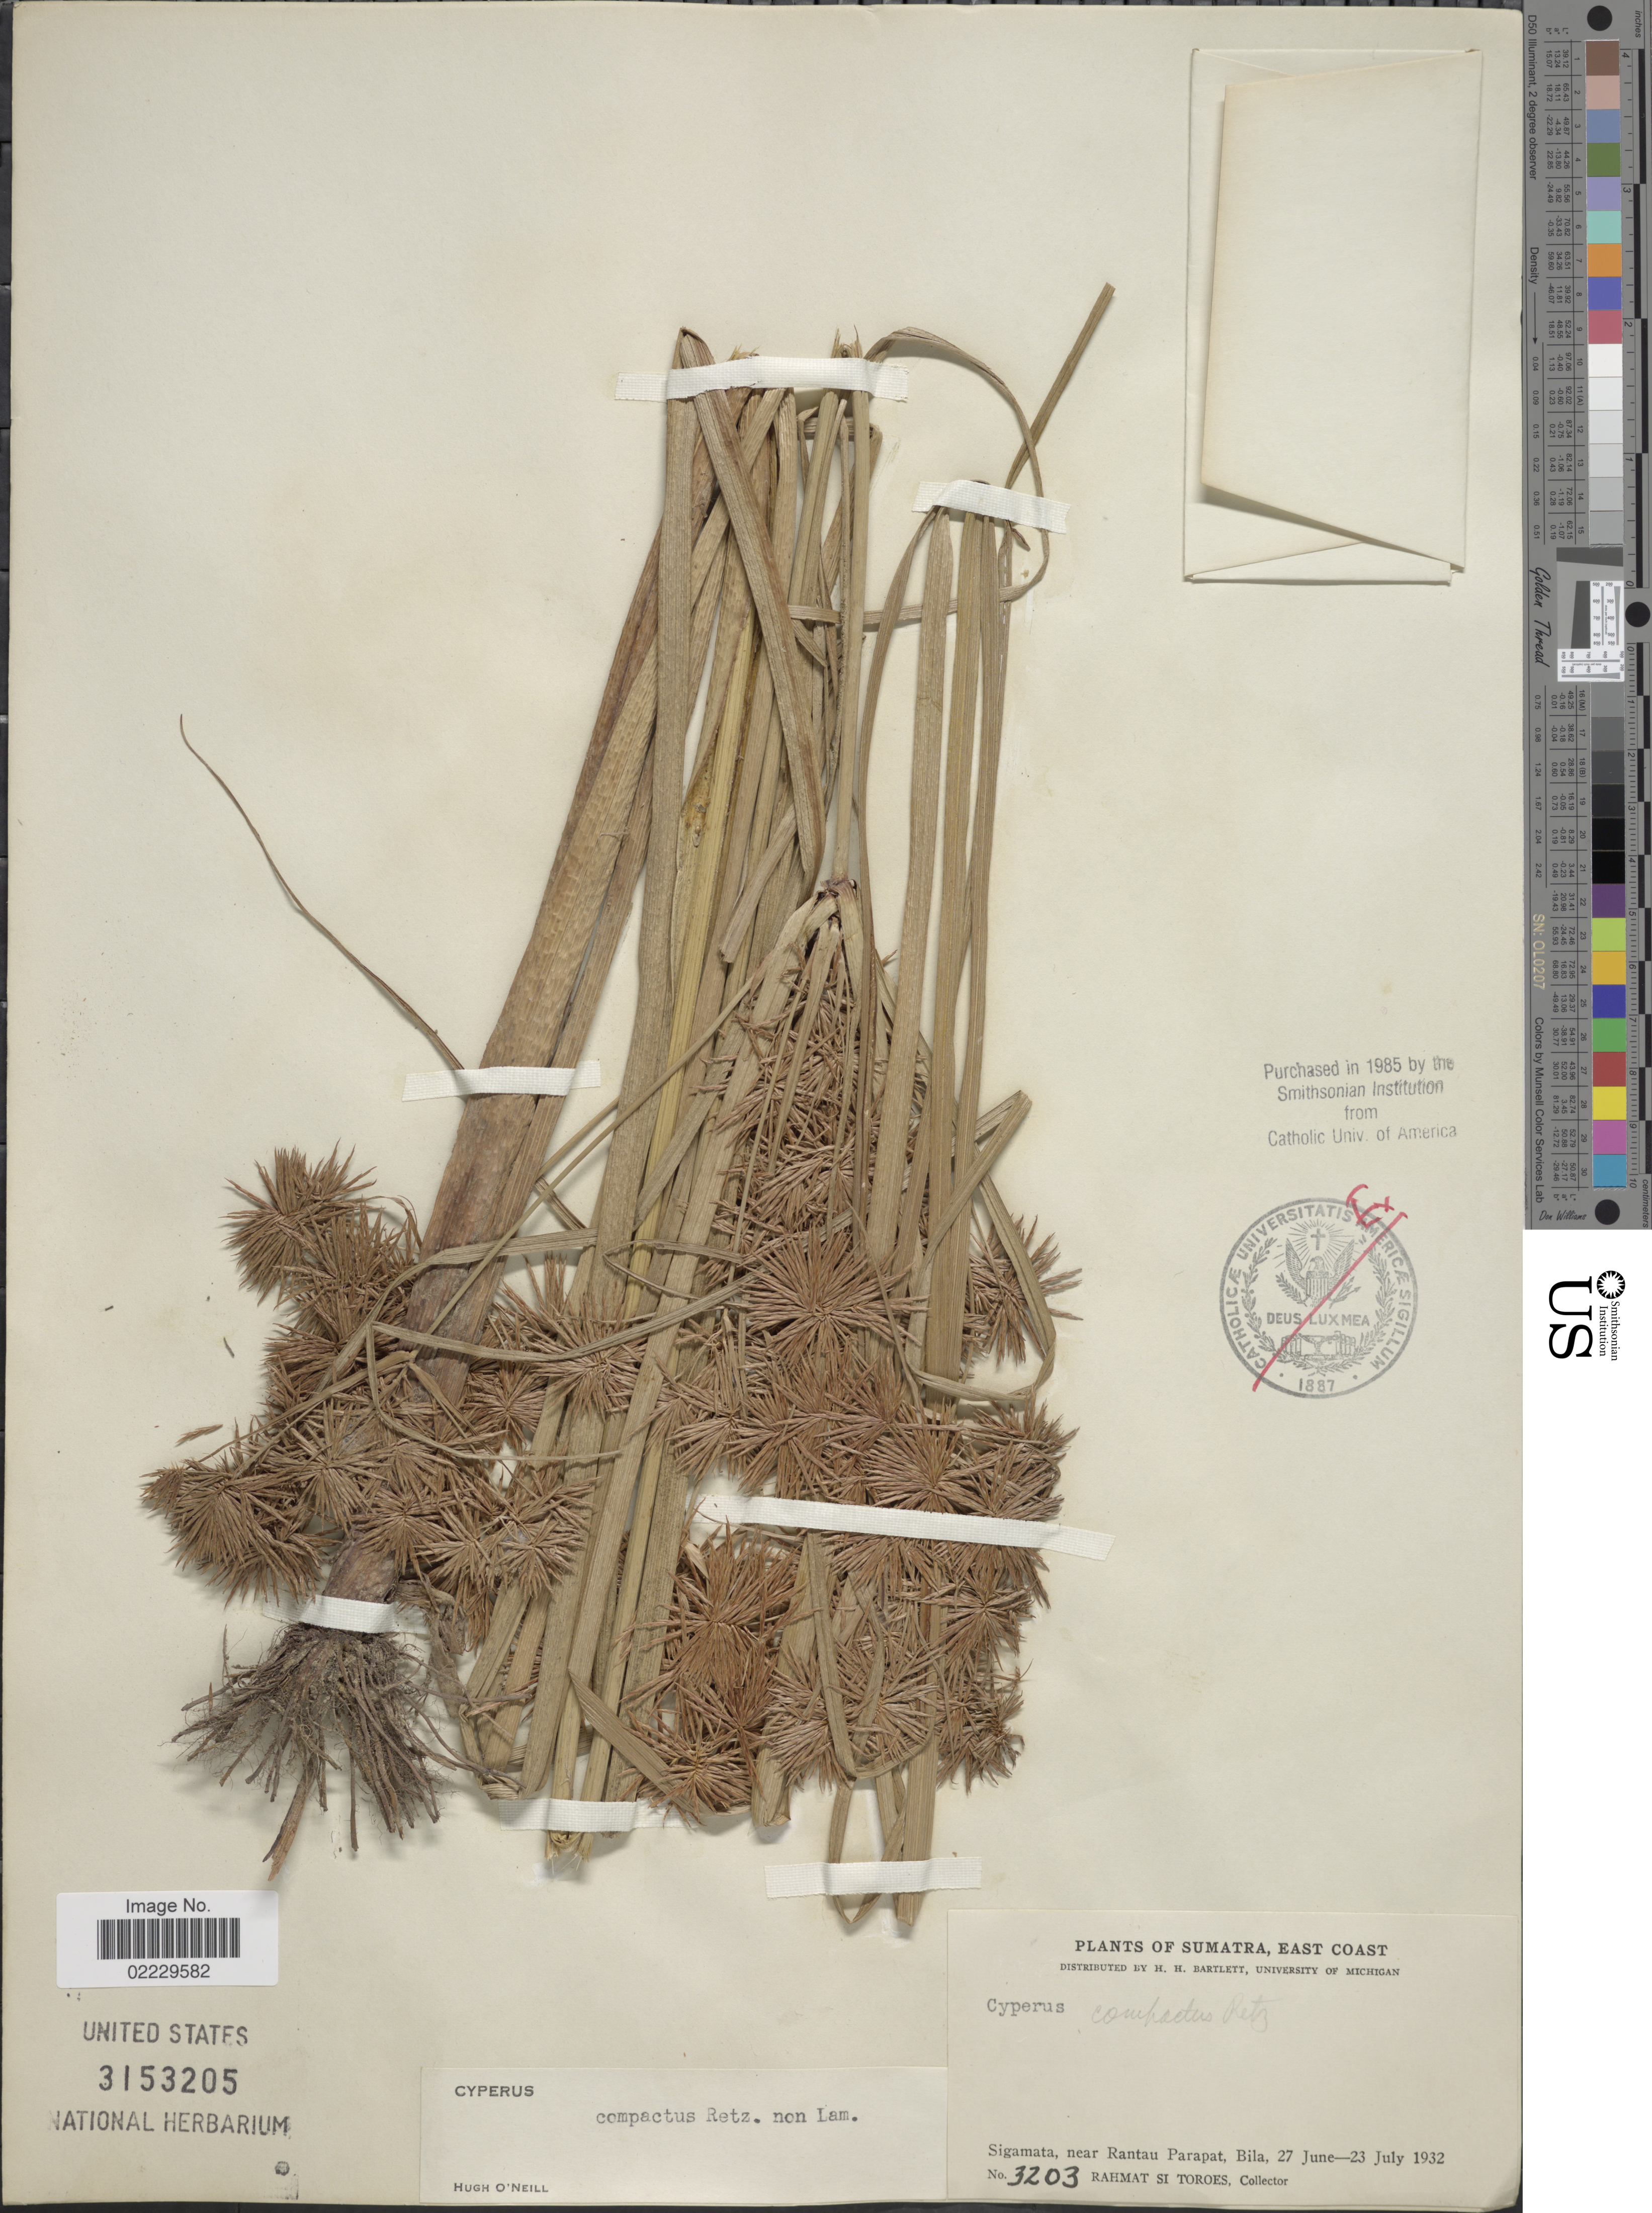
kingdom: Plantae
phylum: Tracheophyta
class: Liliopsida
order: Poales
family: Cyperaceae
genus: Cyperus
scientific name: Cyperus compactus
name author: Retz.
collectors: Rahmat Si Boeea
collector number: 3203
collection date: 1932-06-27/1932-07-23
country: Indonesia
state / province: Sumatra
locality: East Coast, Sigamata, near Rantau Parapat, Bila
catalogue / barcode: US 3153205